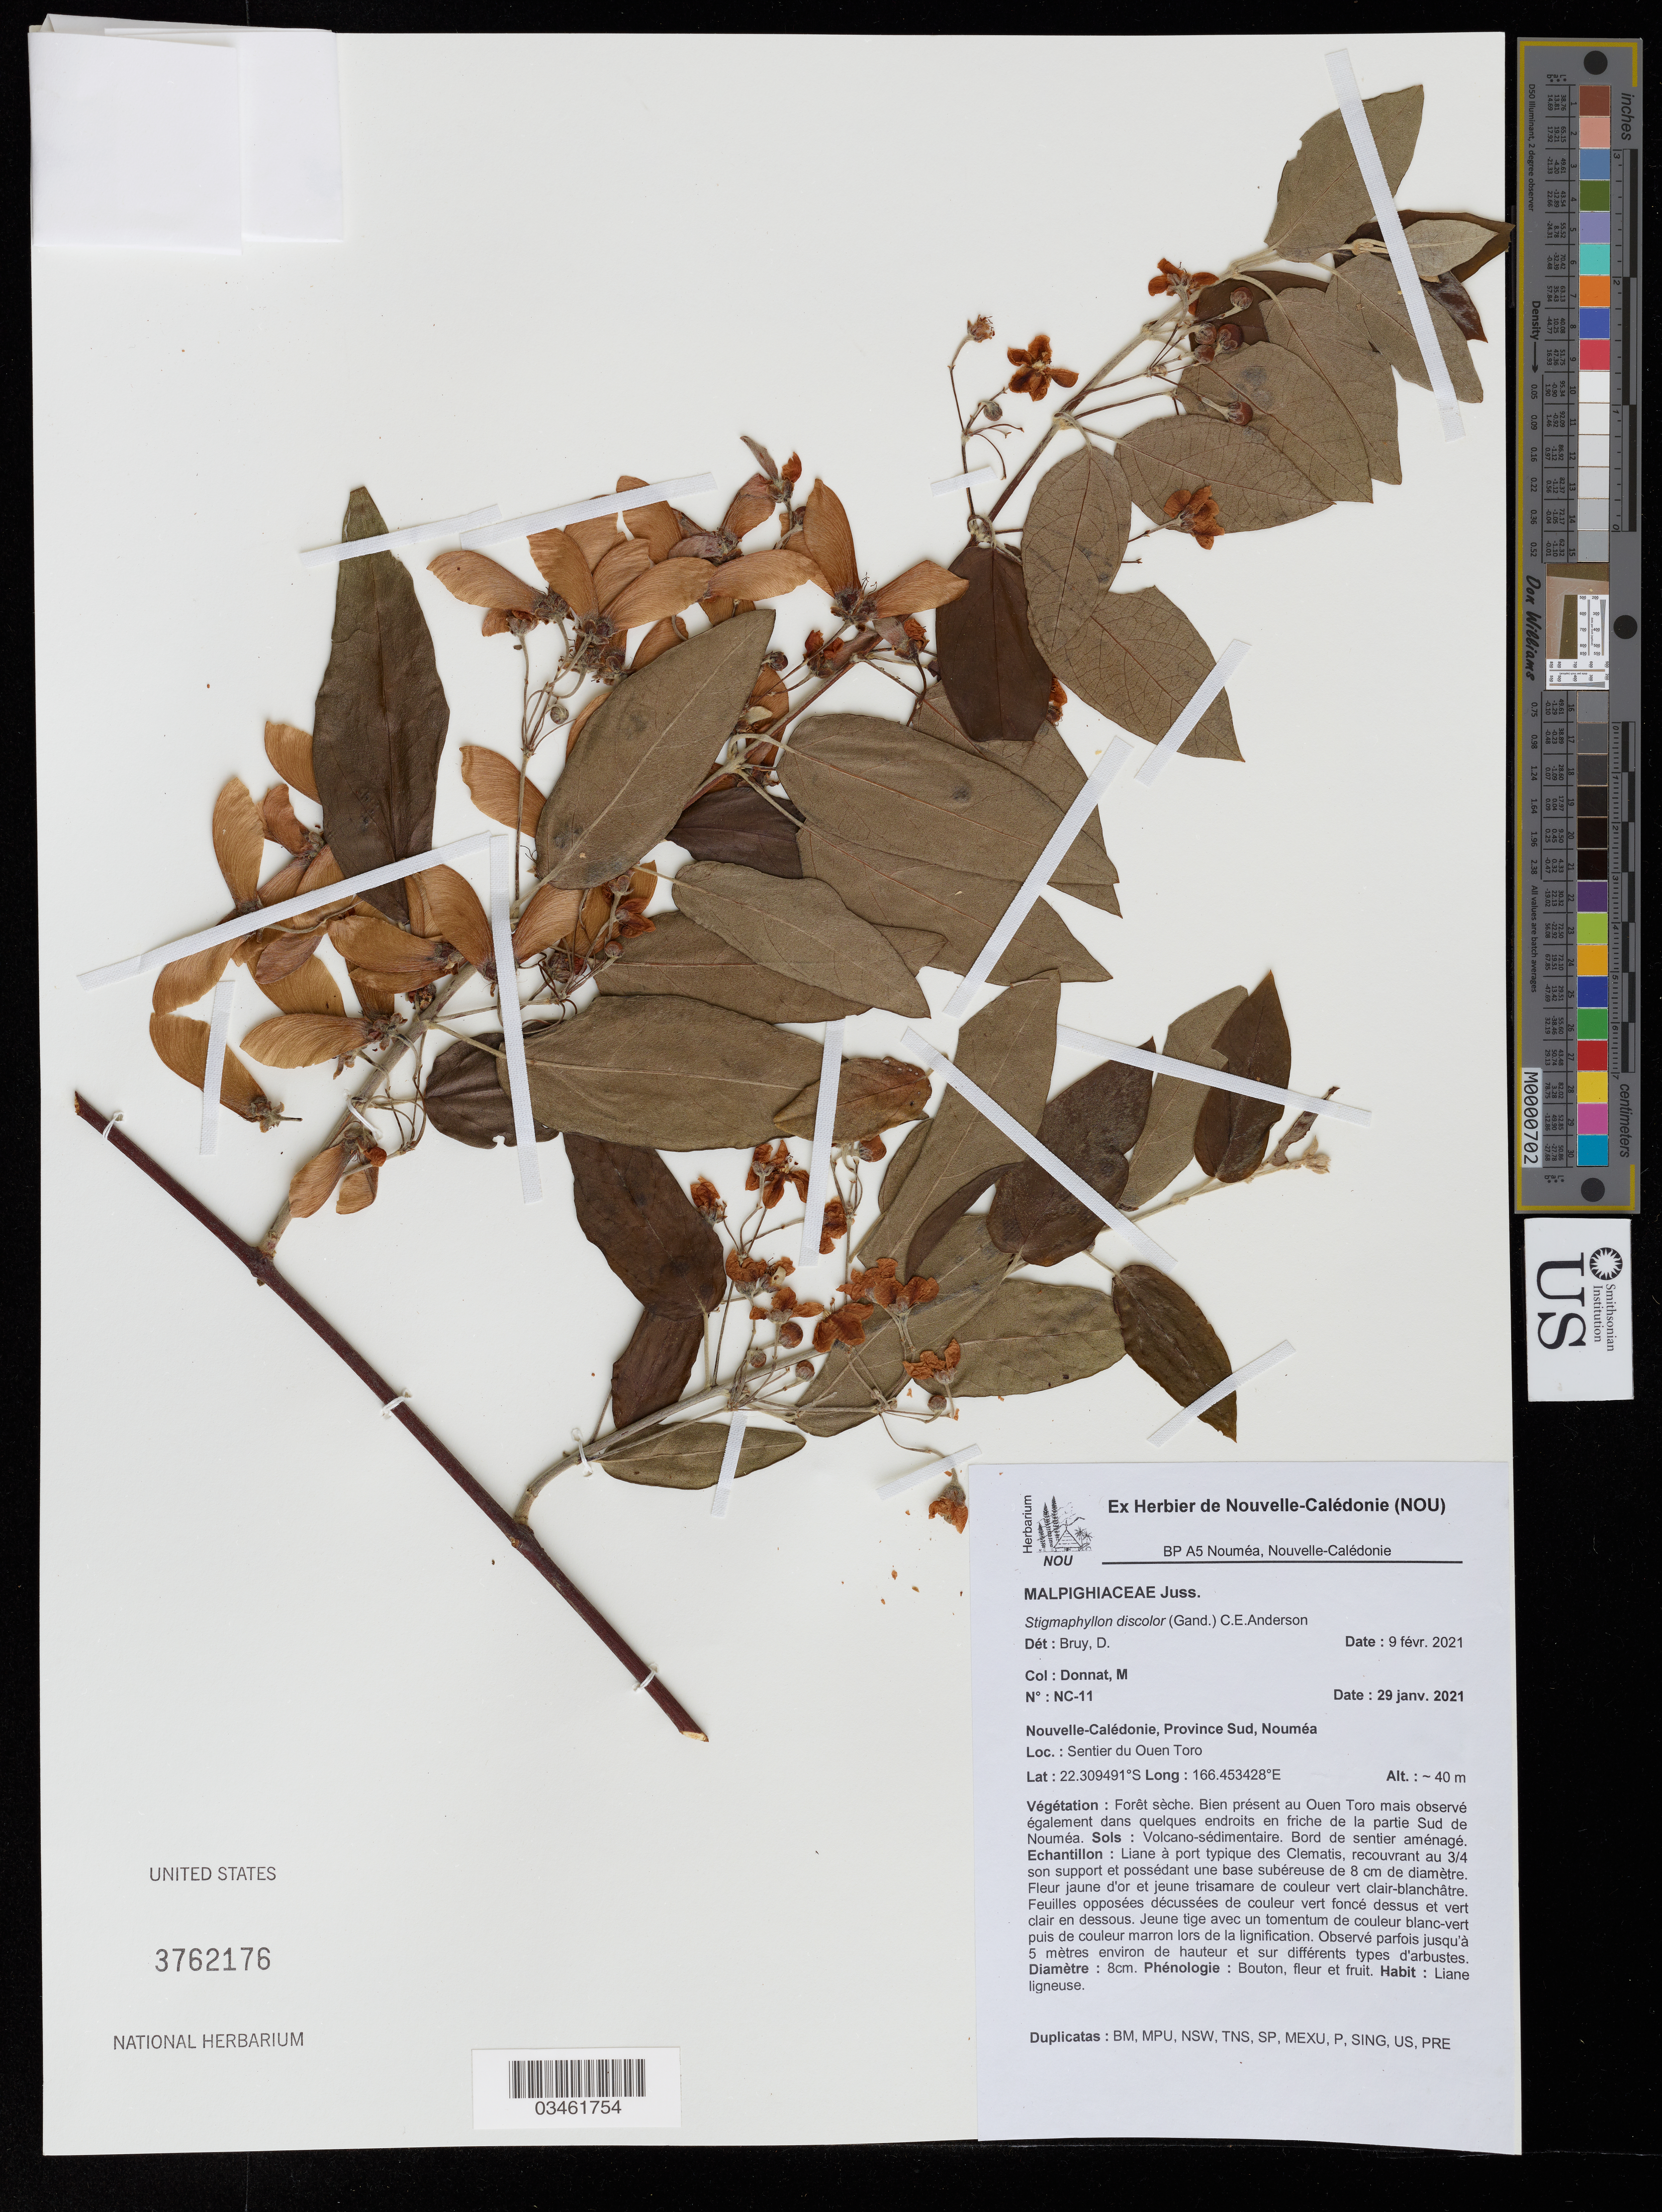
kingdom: Plantae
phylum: Tracheophyta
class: Magnoliopsida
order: Malpighiales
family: Malpighiaceae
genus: Stigmaphyllon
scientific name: Stigmaphyllon discolor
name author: (Gand.) C.E. Anderson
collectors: M. Donnat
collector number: NC-11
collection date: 2021-01-29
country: New Caledonia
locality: Province Sud, Nouméa. Sentier du Ouen Toro.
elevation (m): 40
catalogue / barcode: US 3762176